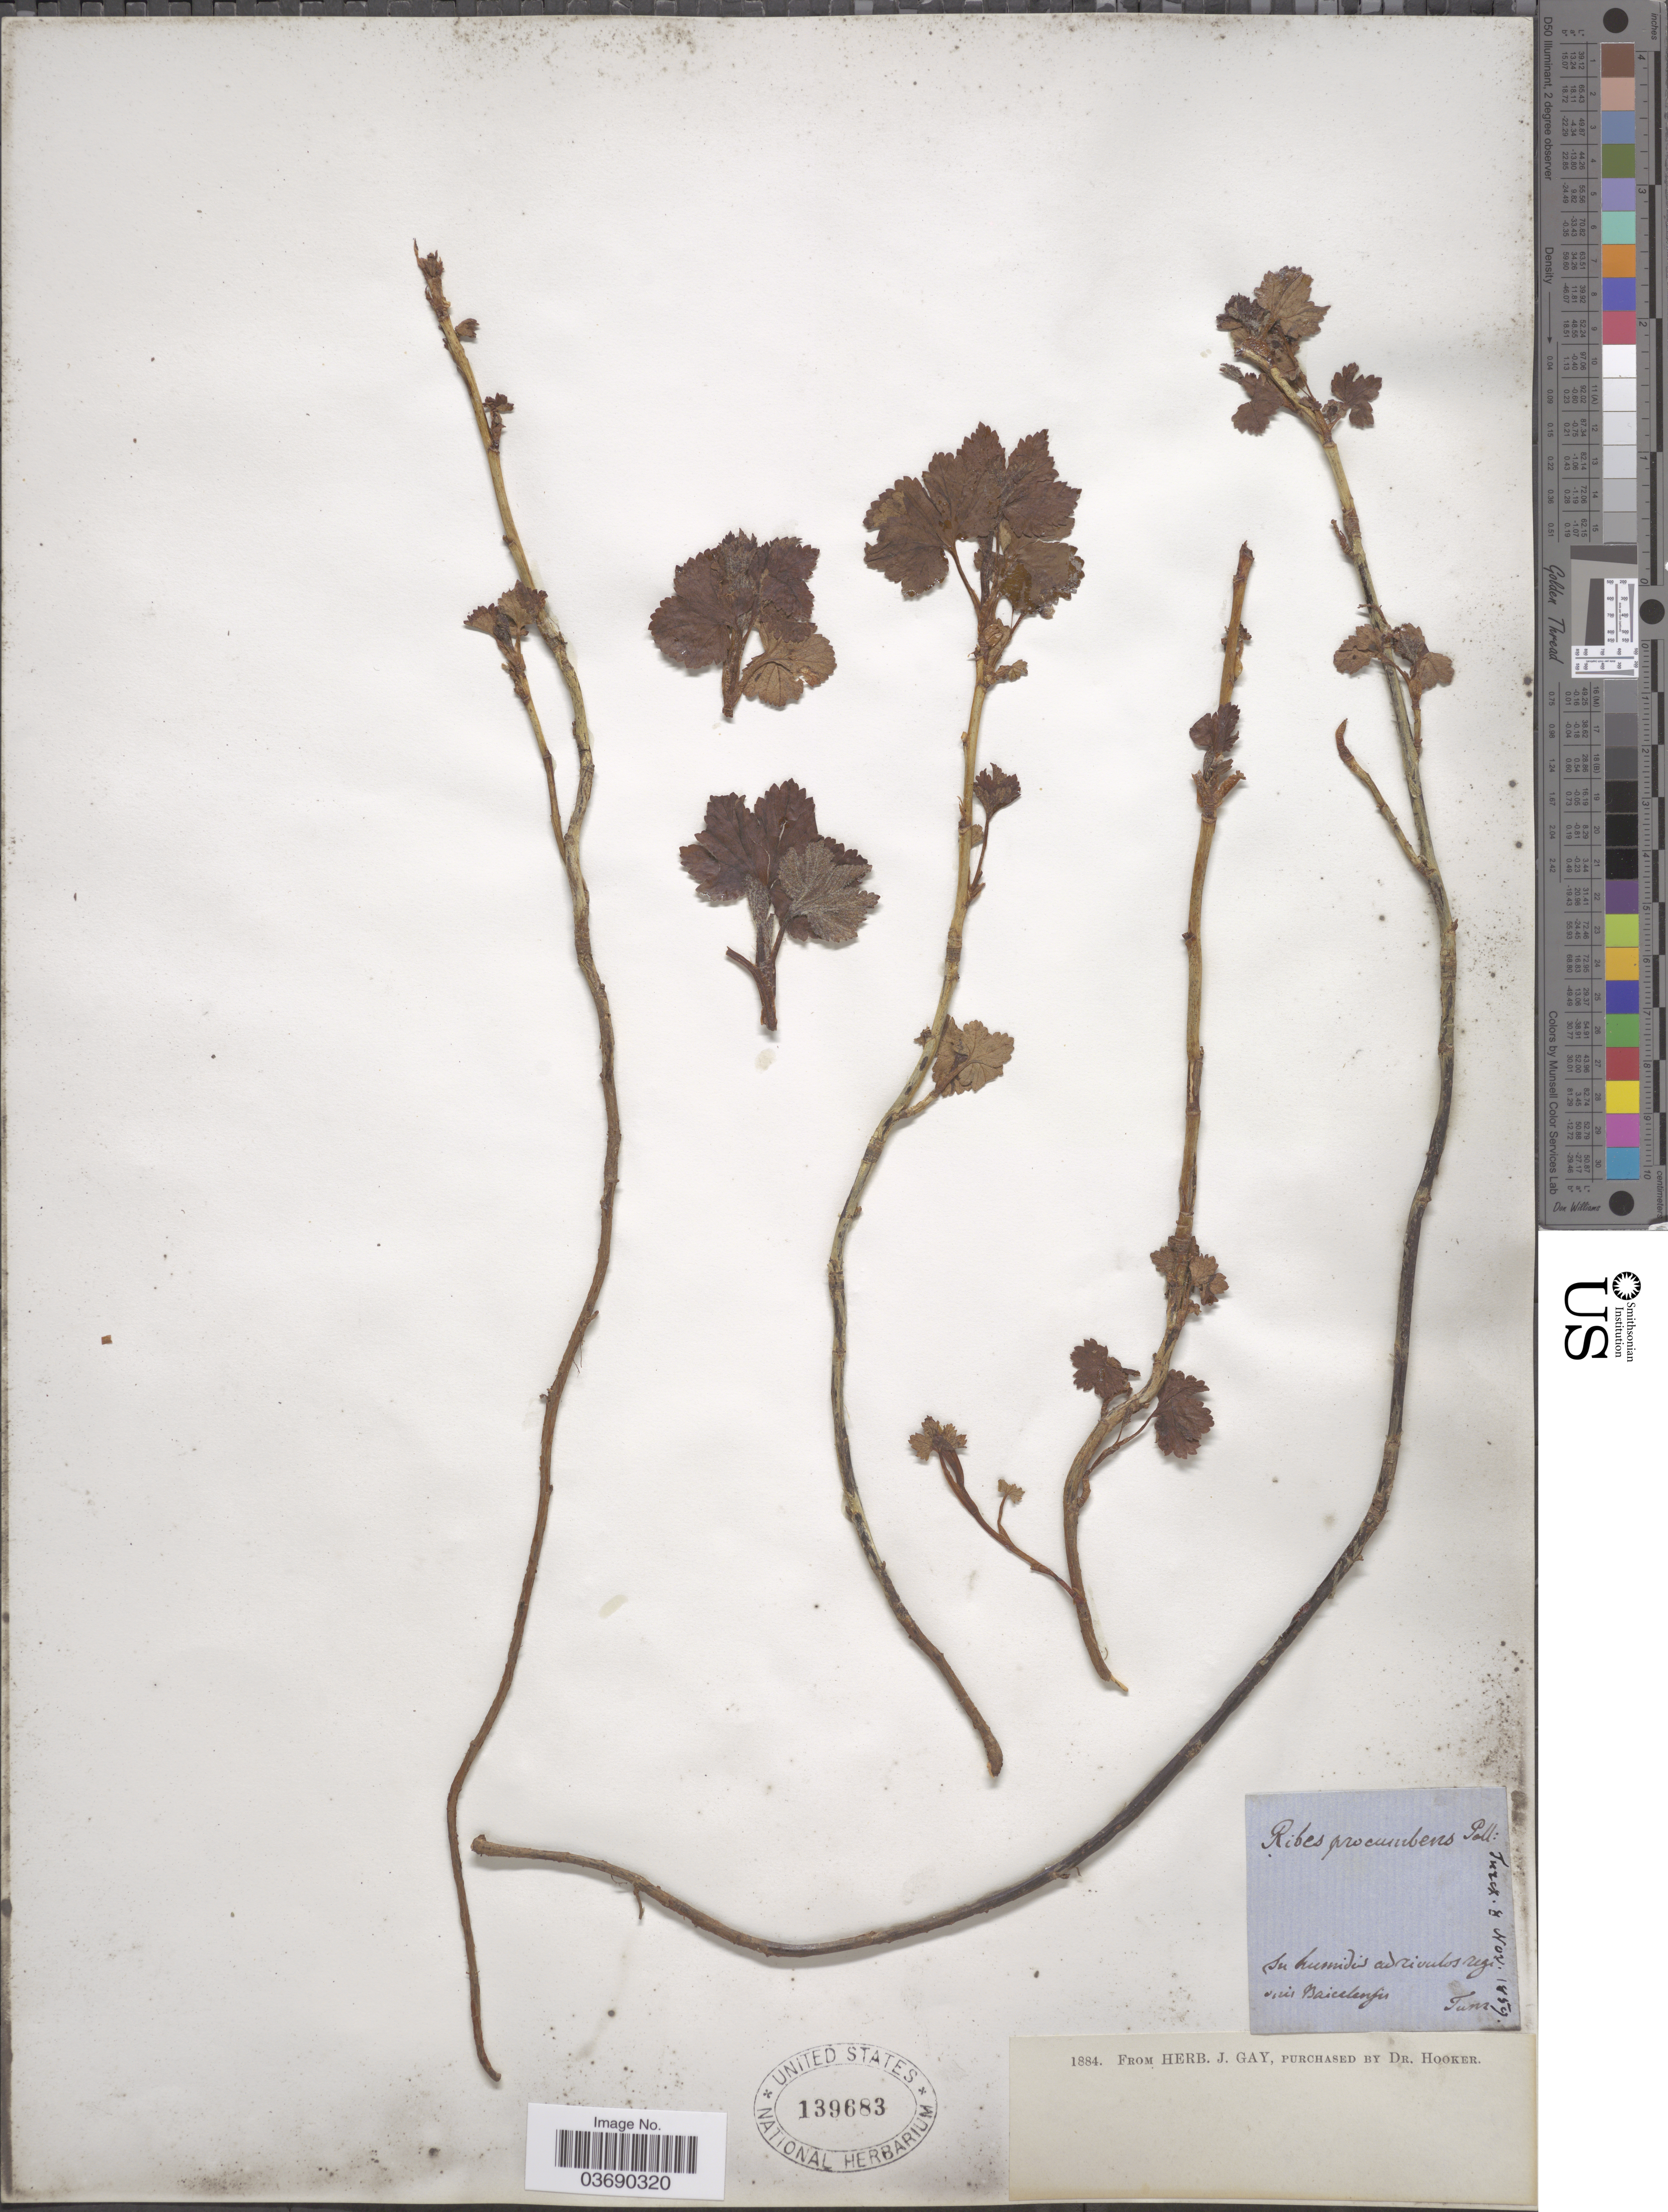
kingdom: Plantae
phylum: Tracheophyta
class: Magnoliopsida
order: Saxifragales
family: Grossulariaceae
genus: Ribes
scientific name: Ribes procumbens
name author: Pall.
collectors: Turcz.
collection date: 1859-11-08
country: Russian Federation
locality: In humidis ad rivulos reg. ! Baicalensis.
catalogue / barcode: US 139683